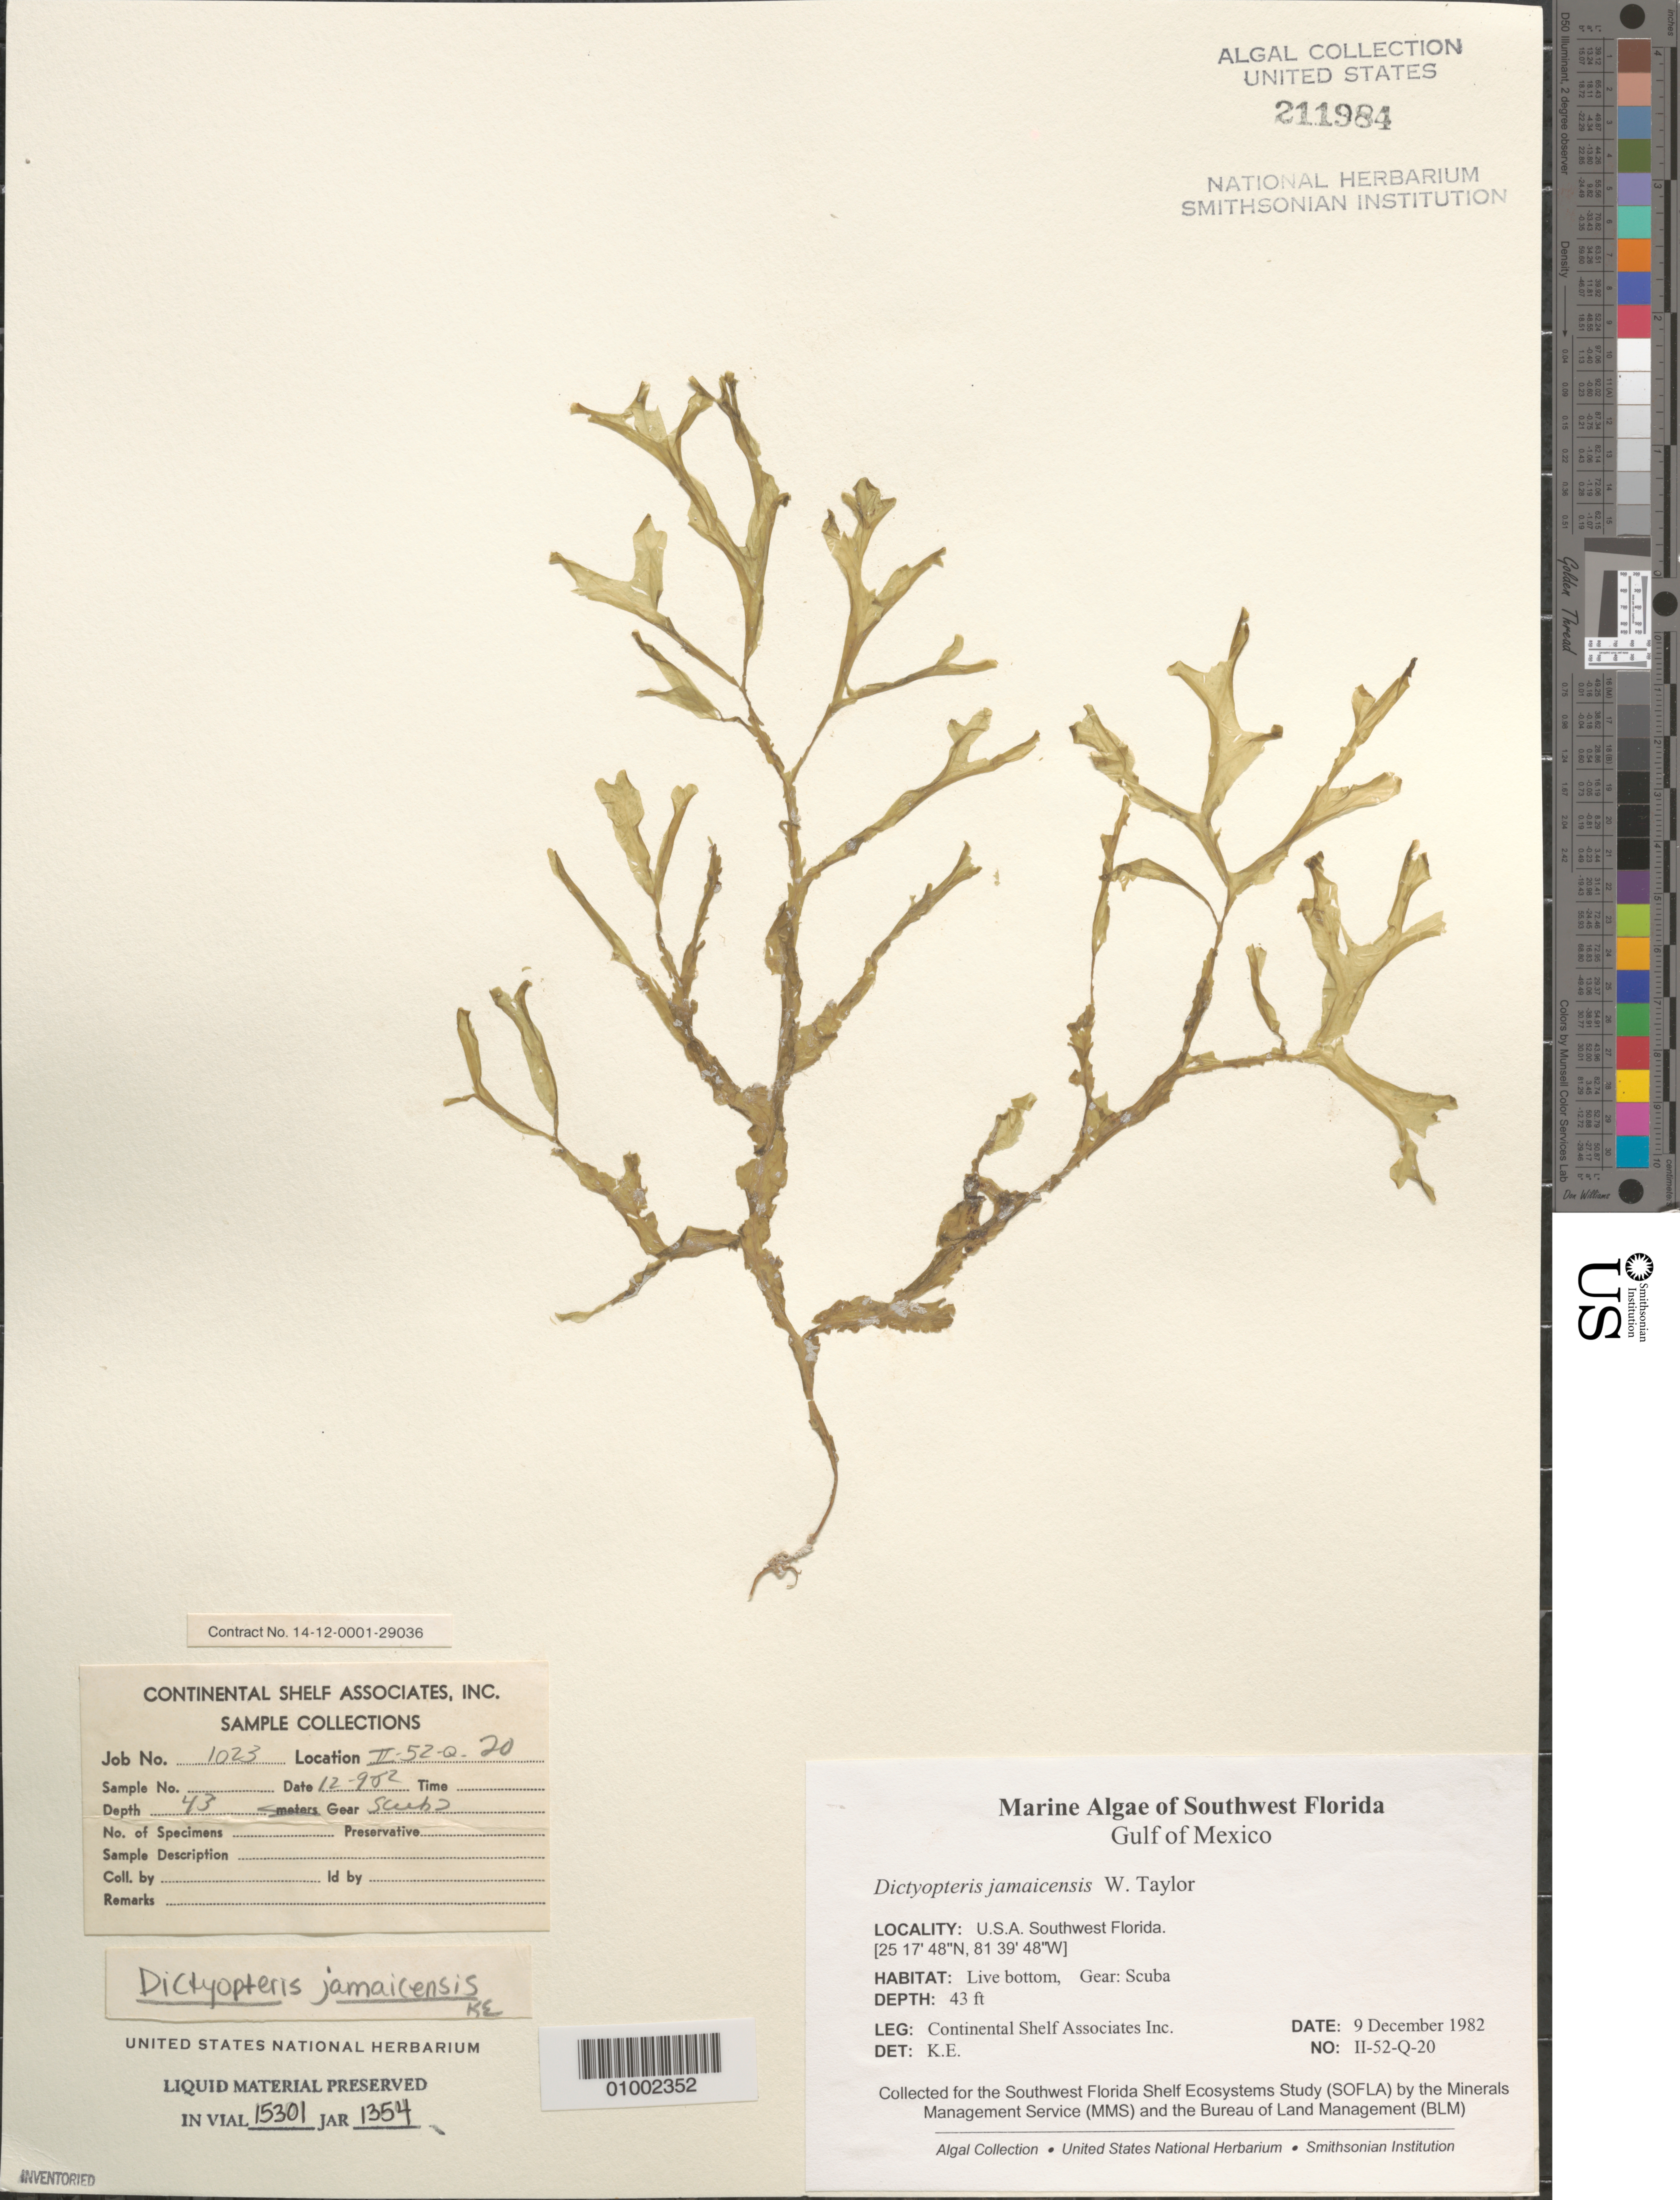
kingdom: Chromista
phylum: Ochrophyta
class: Phaeophyceae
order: Dictyotales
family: Dictyotaceae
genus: Dictyopteris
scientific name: Dictyopteris jamaicensis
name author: W.R. Taylor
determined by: E., K.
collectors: Continental Shelf Associates Inc.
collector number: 1023-II-52-Q-20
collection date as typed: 09 Dec 1982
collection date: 1982-12-09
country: United States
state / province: Florida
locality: Gulf of Mexico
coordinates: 25 17'48"N, 81 39'48"W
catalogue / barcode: US 211984